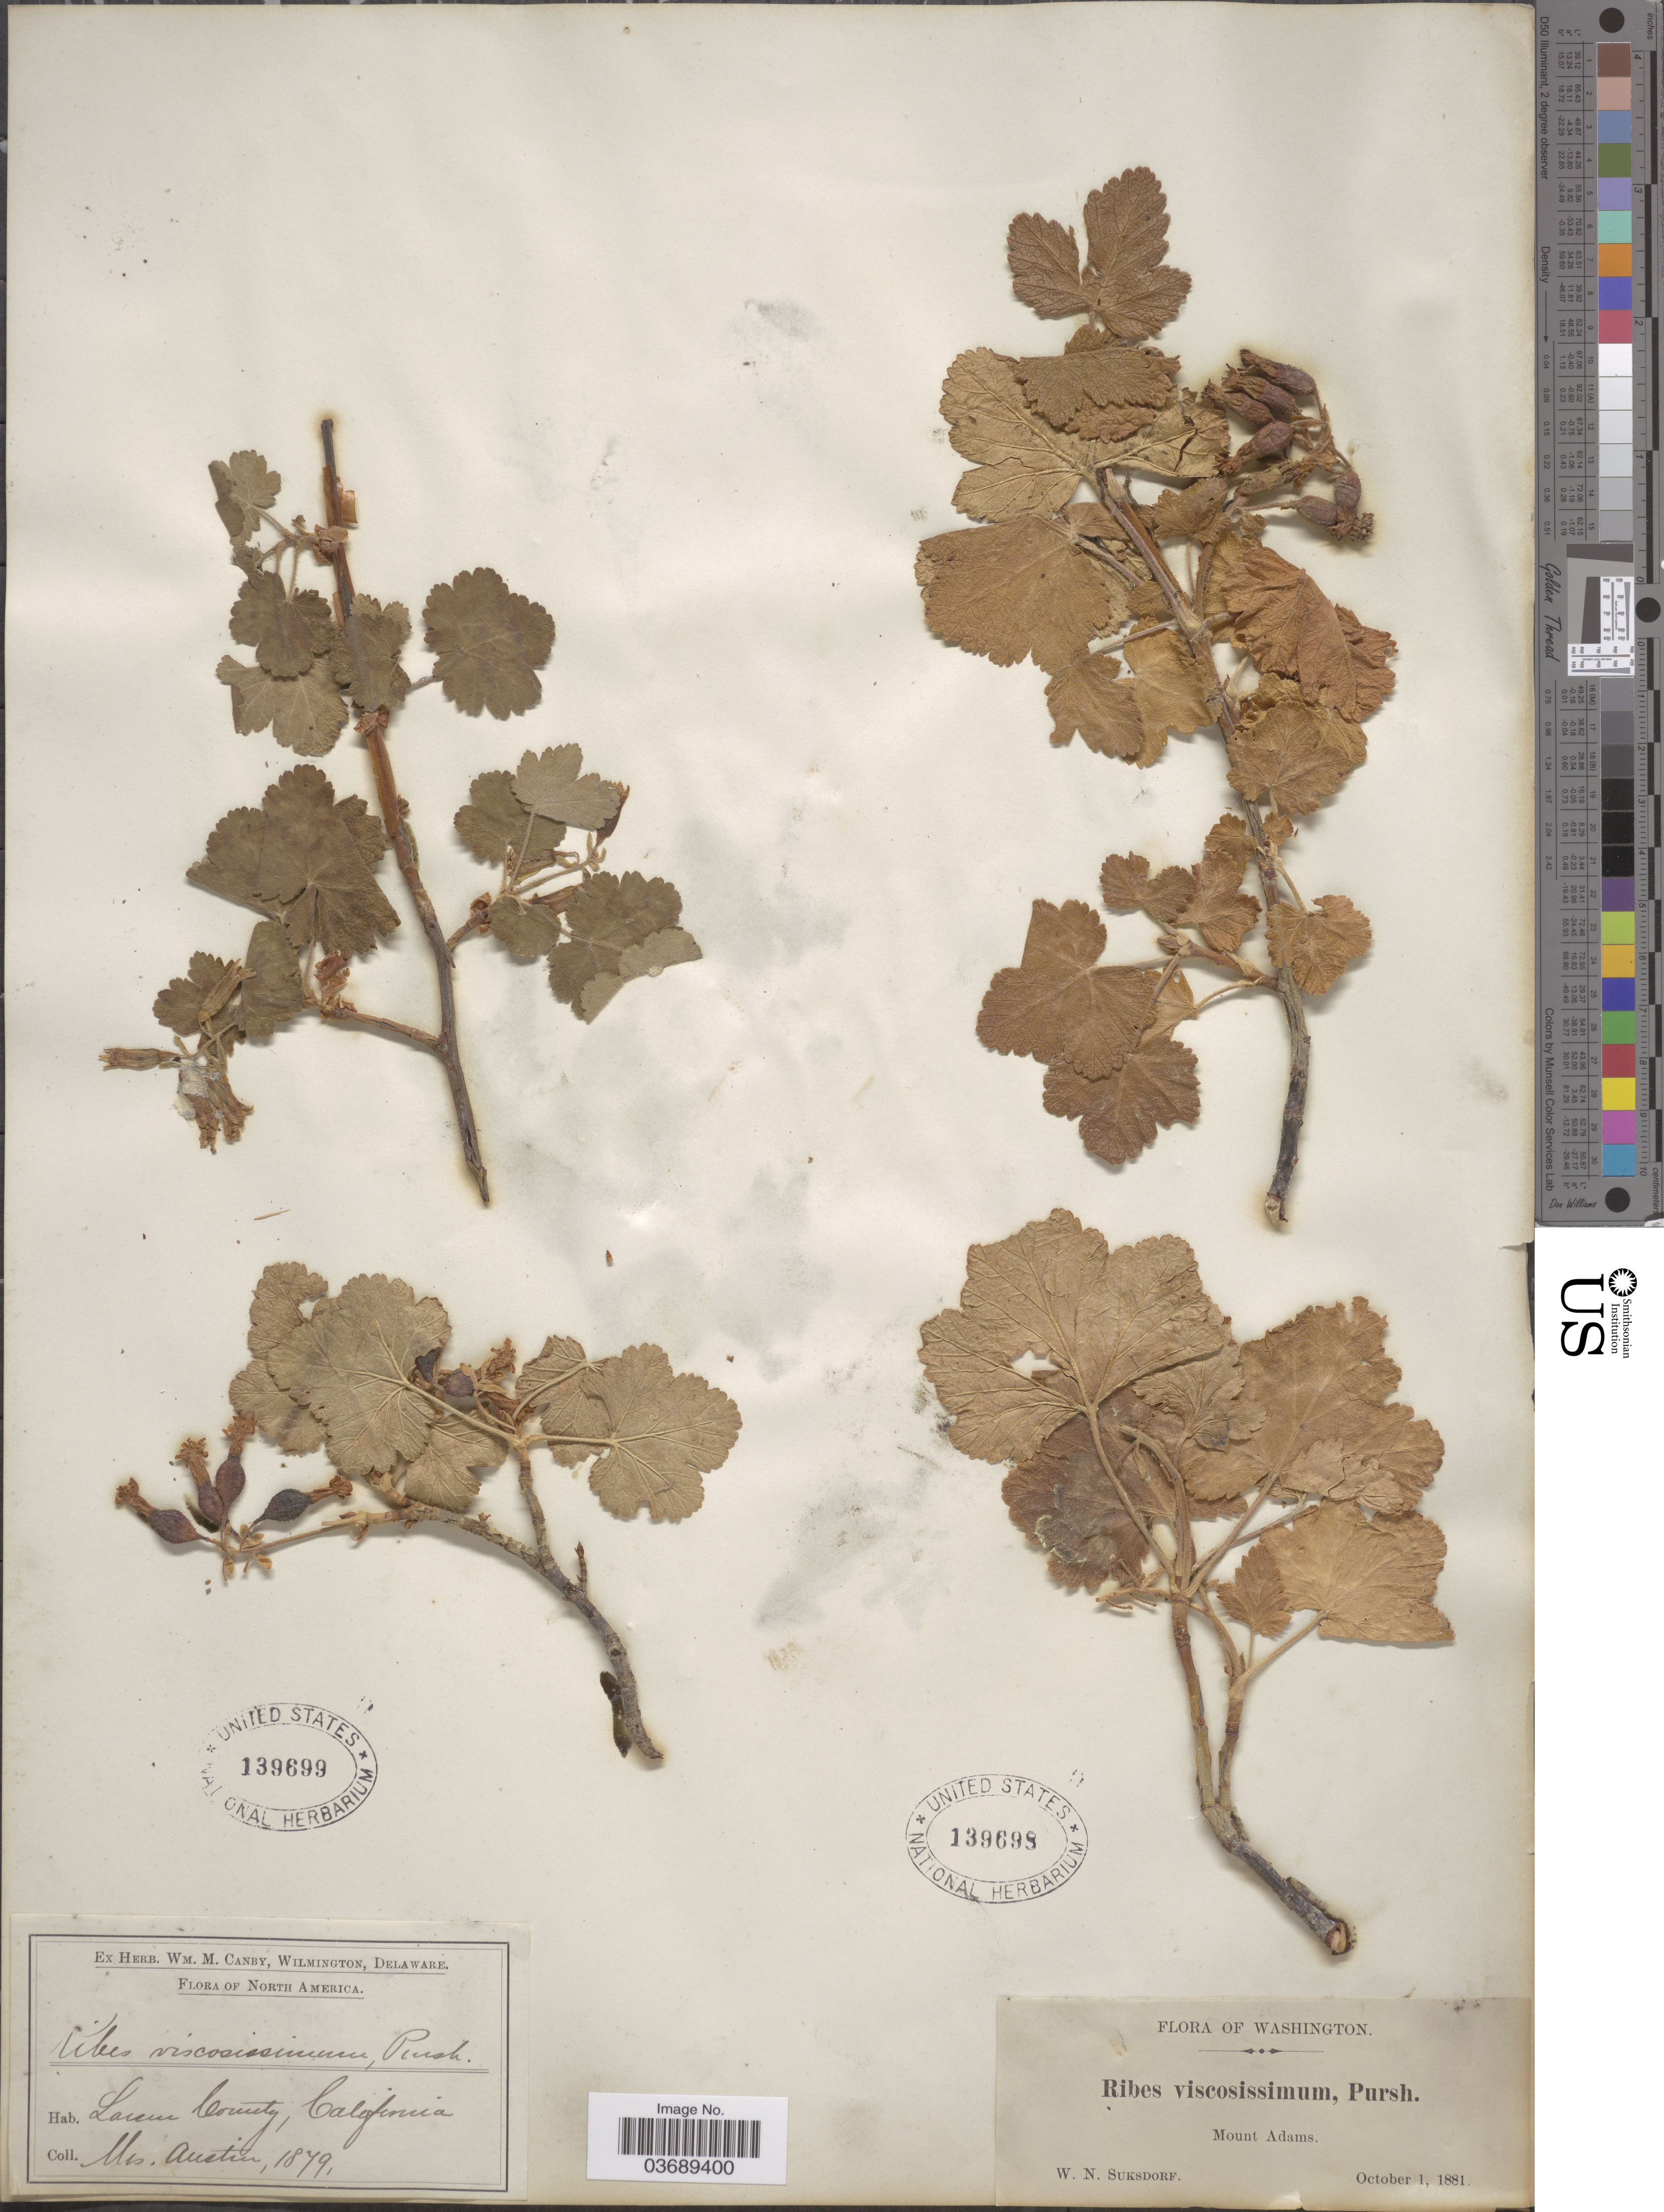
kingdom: Plantae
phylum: Tracheophyta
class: Magnoliopsida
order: Saxifragales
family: Grossulariaceae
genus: Ribes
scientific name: Ribes viscosissimum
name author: Pursh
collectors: W. N. Suksdorf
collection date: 1881-10-01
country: United States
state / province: Washington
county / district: Yakima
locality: Mount Adams.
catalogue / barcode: US 139698-2